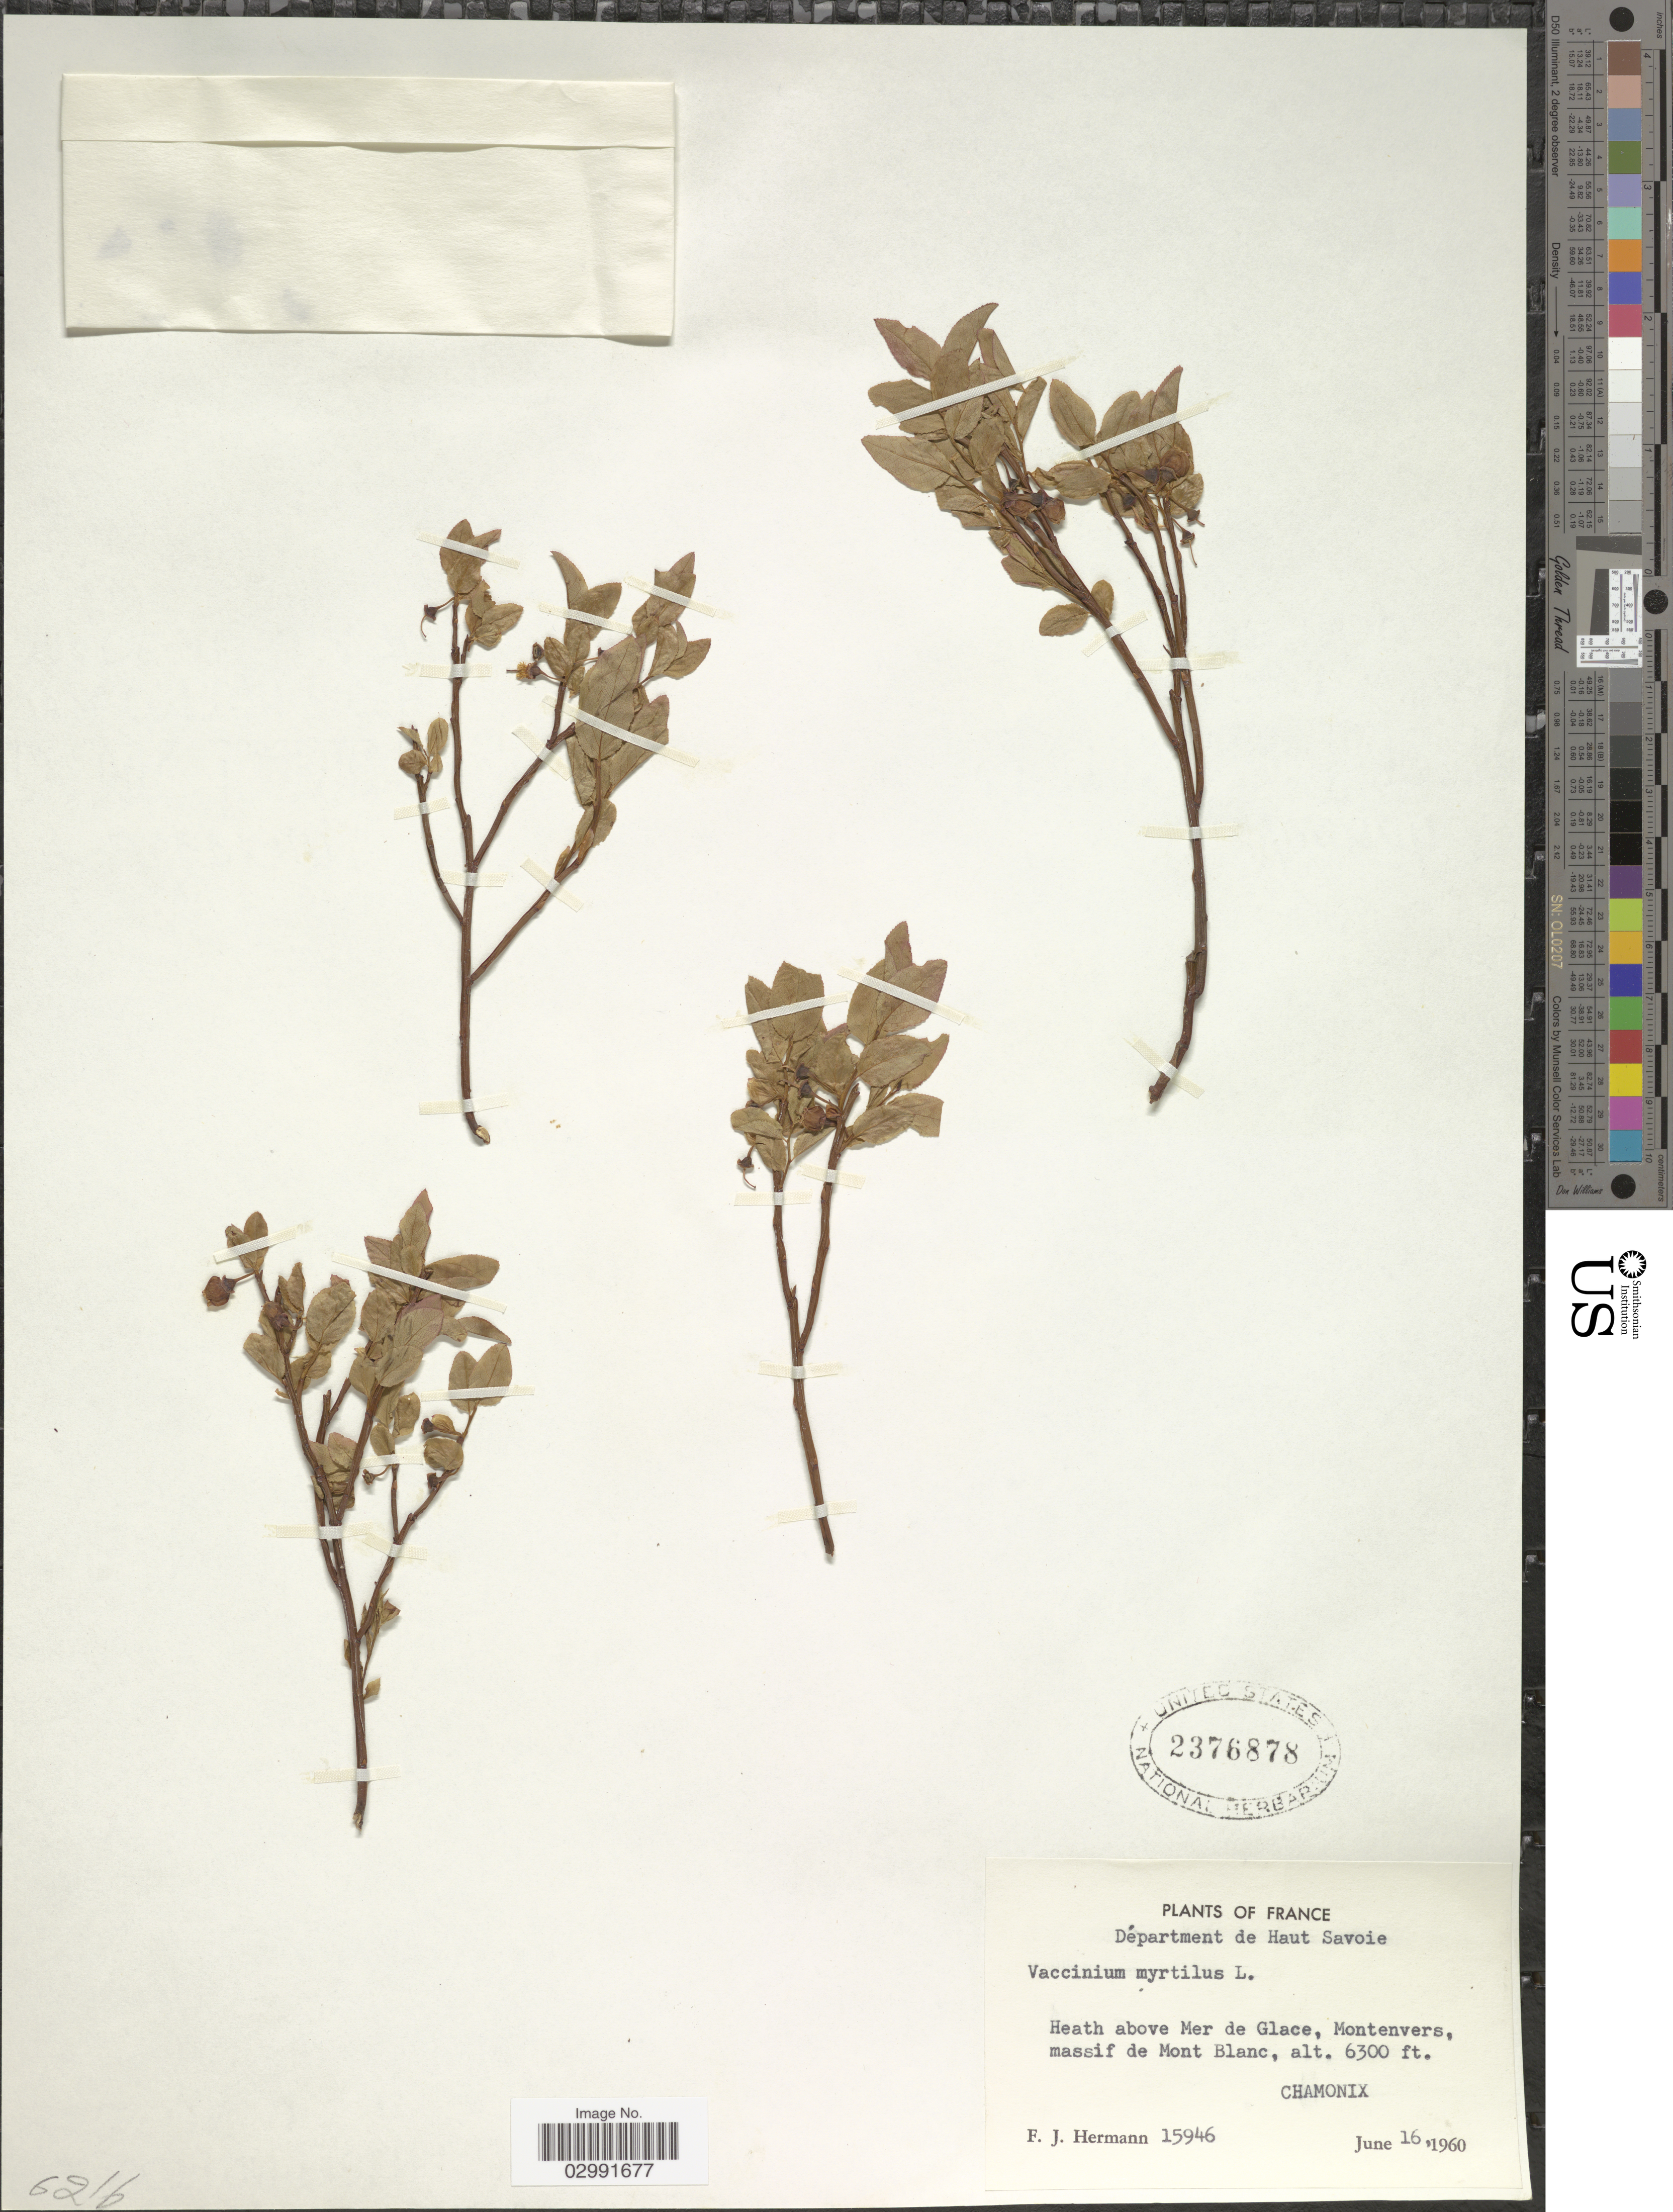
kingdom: Plantae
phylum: Tracheophyta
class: Magnoliopsida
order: Ericales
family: Ericaceae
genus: Vaccinium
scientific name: Vaccinium myrtillus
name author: L.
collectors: F. J. Hermann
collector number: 15946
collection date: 1960-06-16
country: France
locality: Department de Haut Savoie. Heath above Mer de Glace, Montevers, massif de Mont Blanc. Chamonix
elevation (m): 1920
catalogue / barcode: US 2376878